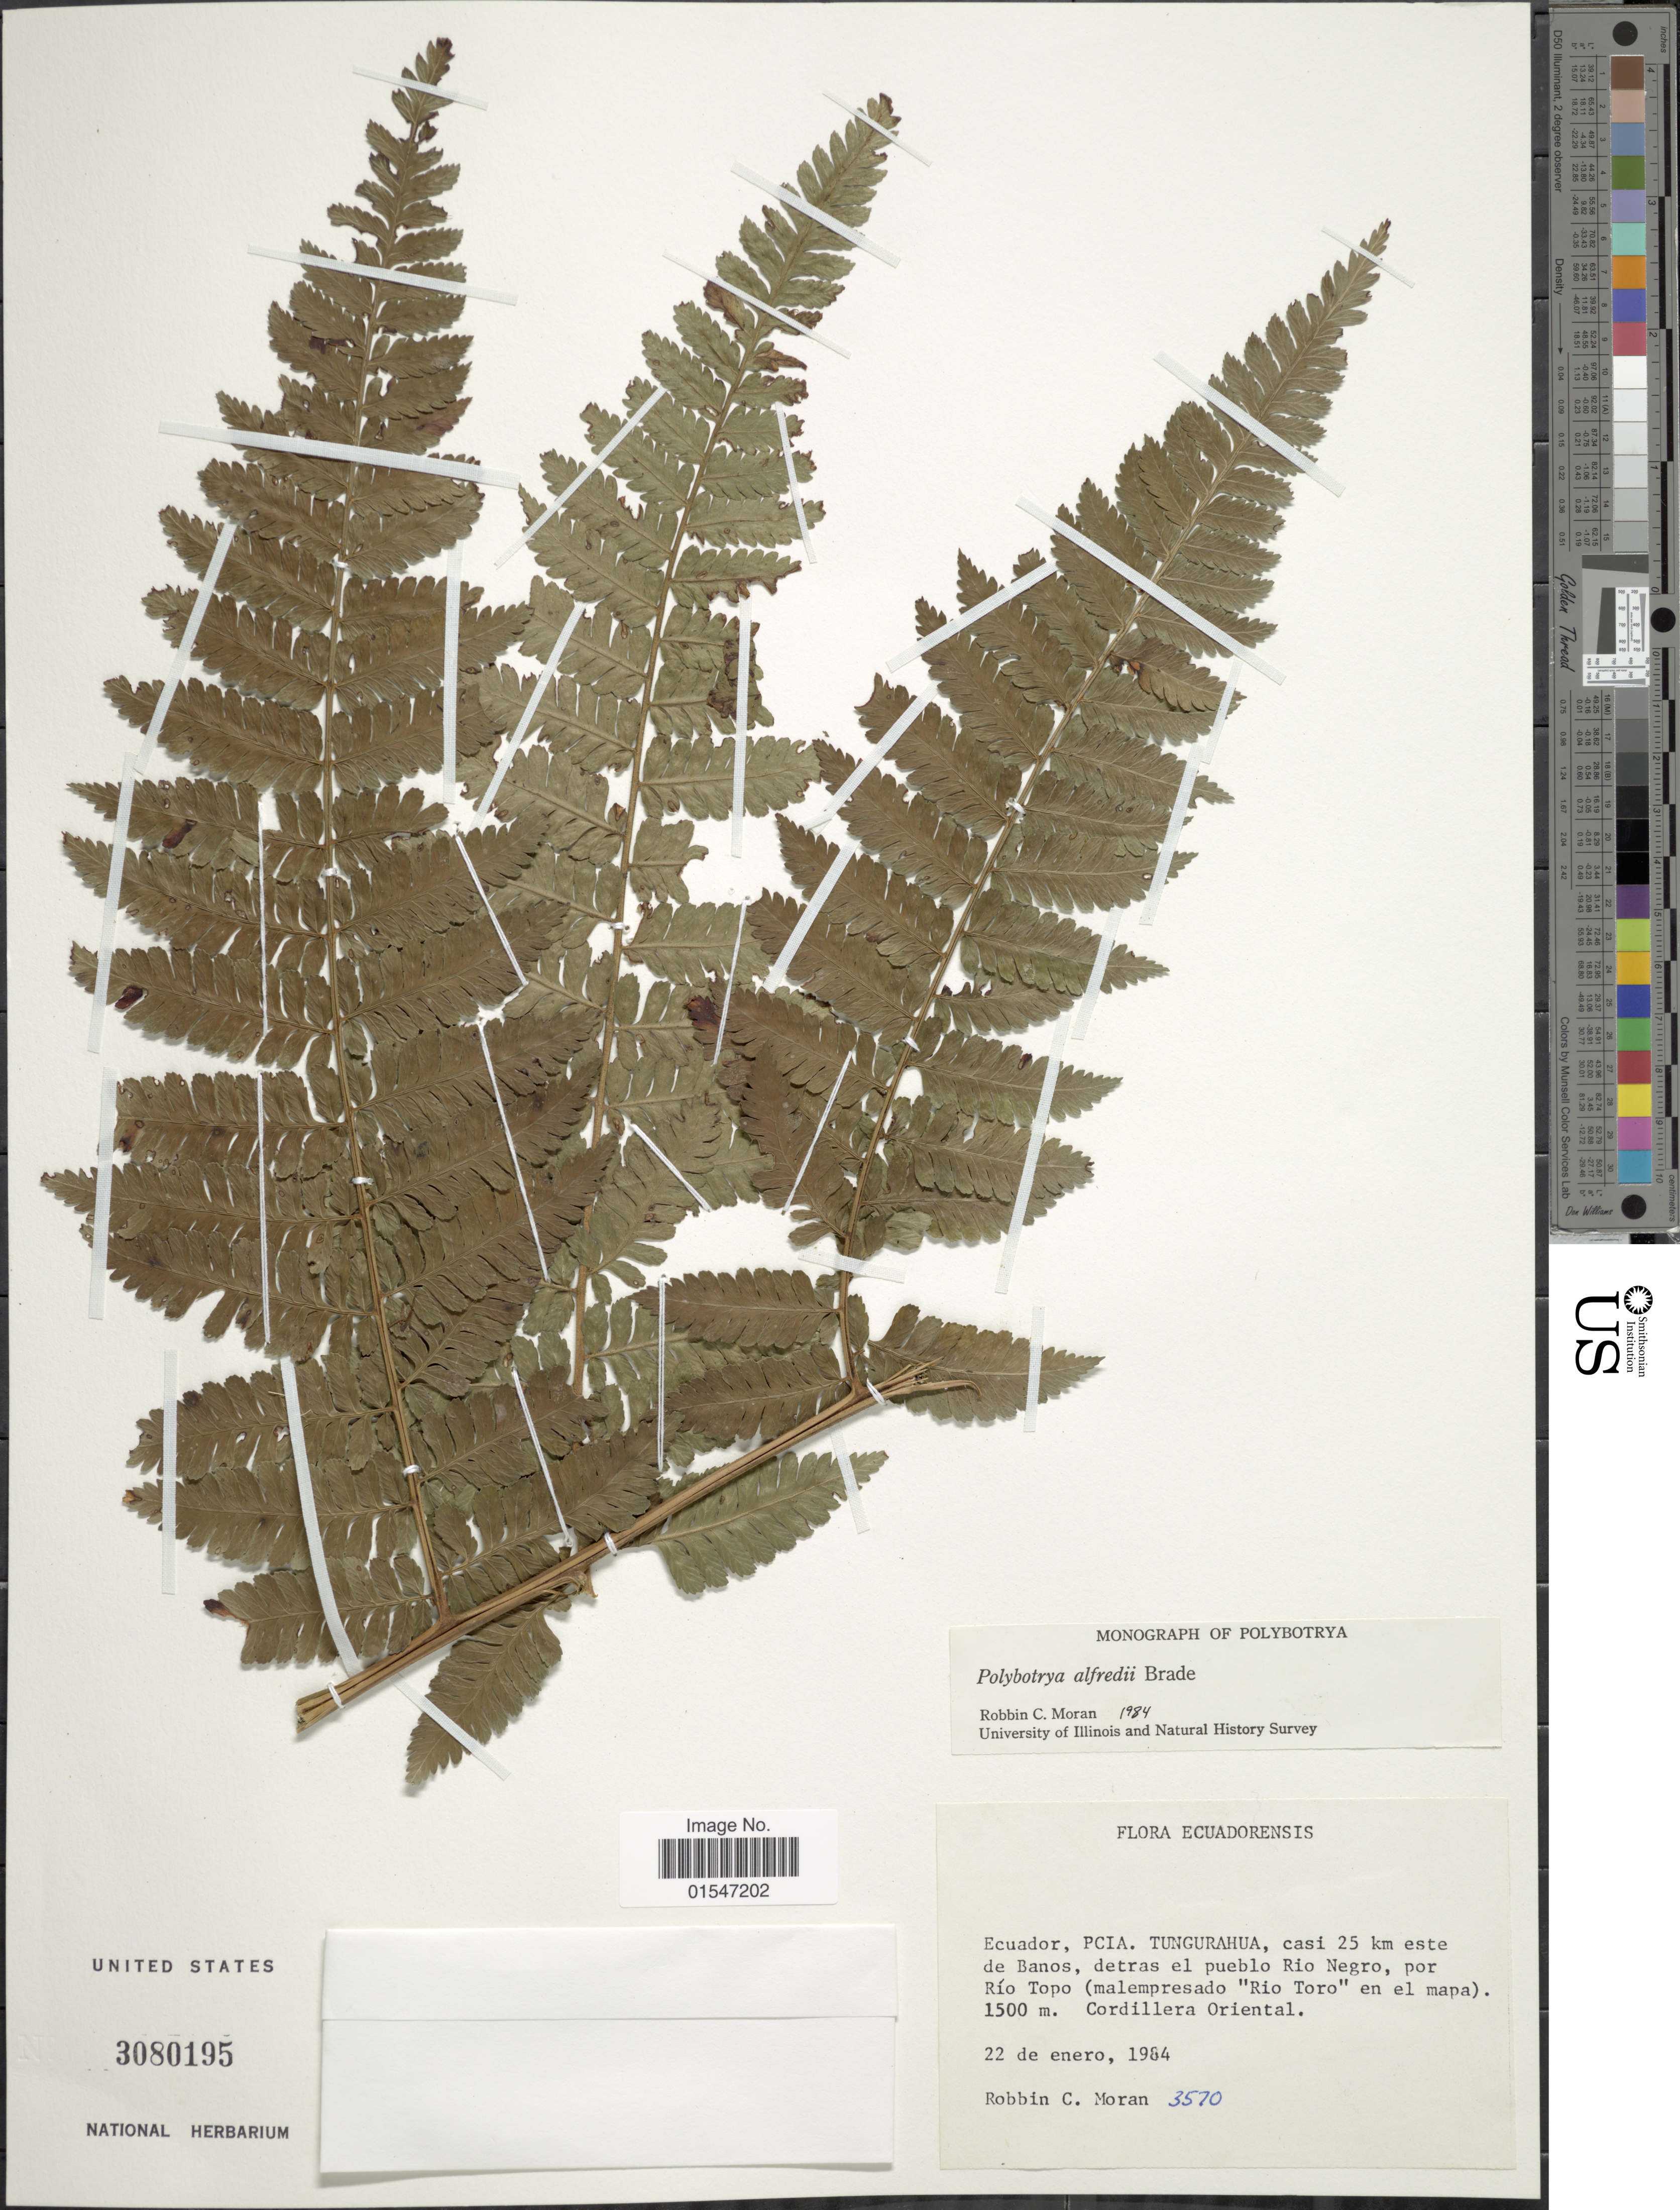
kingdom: Plantae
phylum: Tracheophyta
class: Polypodiopsida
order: Polypodiales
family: Dryopteridaceae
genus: Polybotrya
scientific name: Polybotrya alfredii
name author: Brade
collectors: R. C. Moran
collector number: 3570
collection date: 1984-01-22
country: Ecuador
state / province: Tungurahua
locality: Casi 25 km este de Banos, detras el pueblo Rio Negro, por Río Topo (malempresado "Rio Toro" en el mapa), Coridllera Occidental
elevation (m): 1500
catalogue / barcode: US 3080195